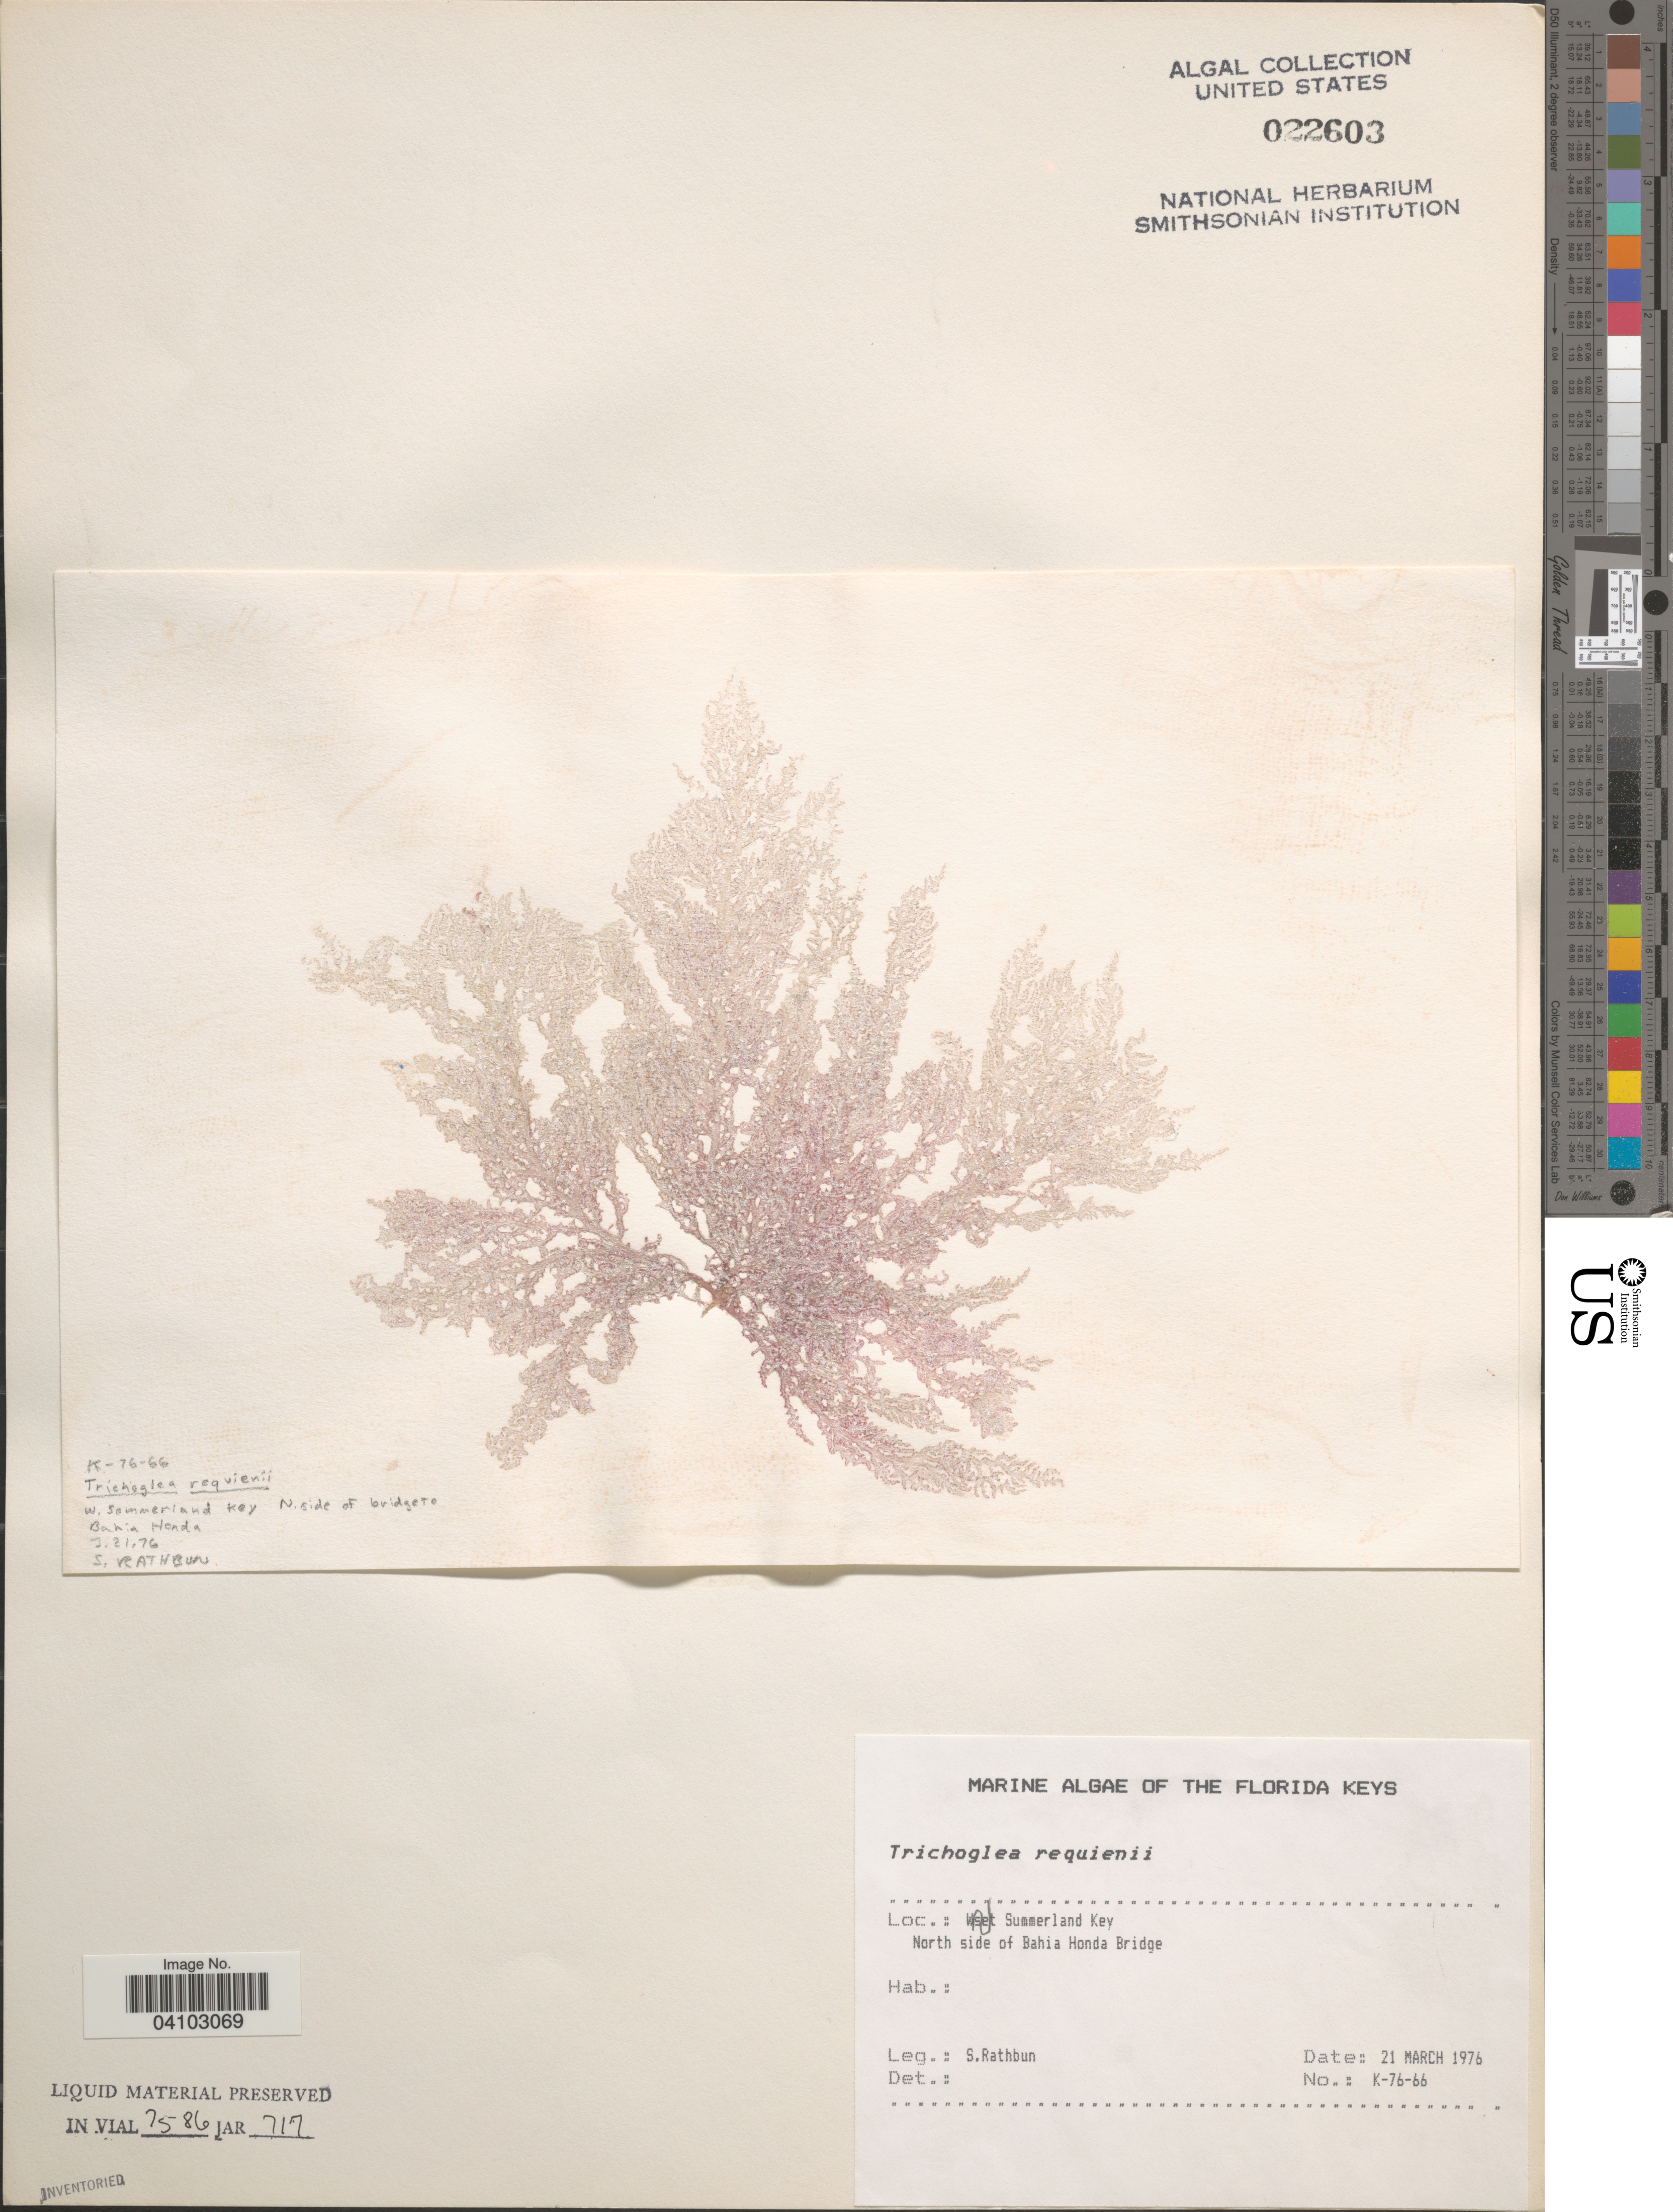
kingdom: Plantae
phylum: Rhodophyta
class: Florideophyceae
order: Nemaliales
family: Liagoraceae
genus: Trichogloea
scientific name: Trichogloea requienii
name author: (Mont.) Kütz.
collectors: S. Rathbun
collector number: K-76-66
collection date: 1976-03-21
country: United States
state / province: Florida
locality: The Florida Keys. West Summerland Key. North side of Bahia Honda Bridge.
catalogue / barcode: US 22603